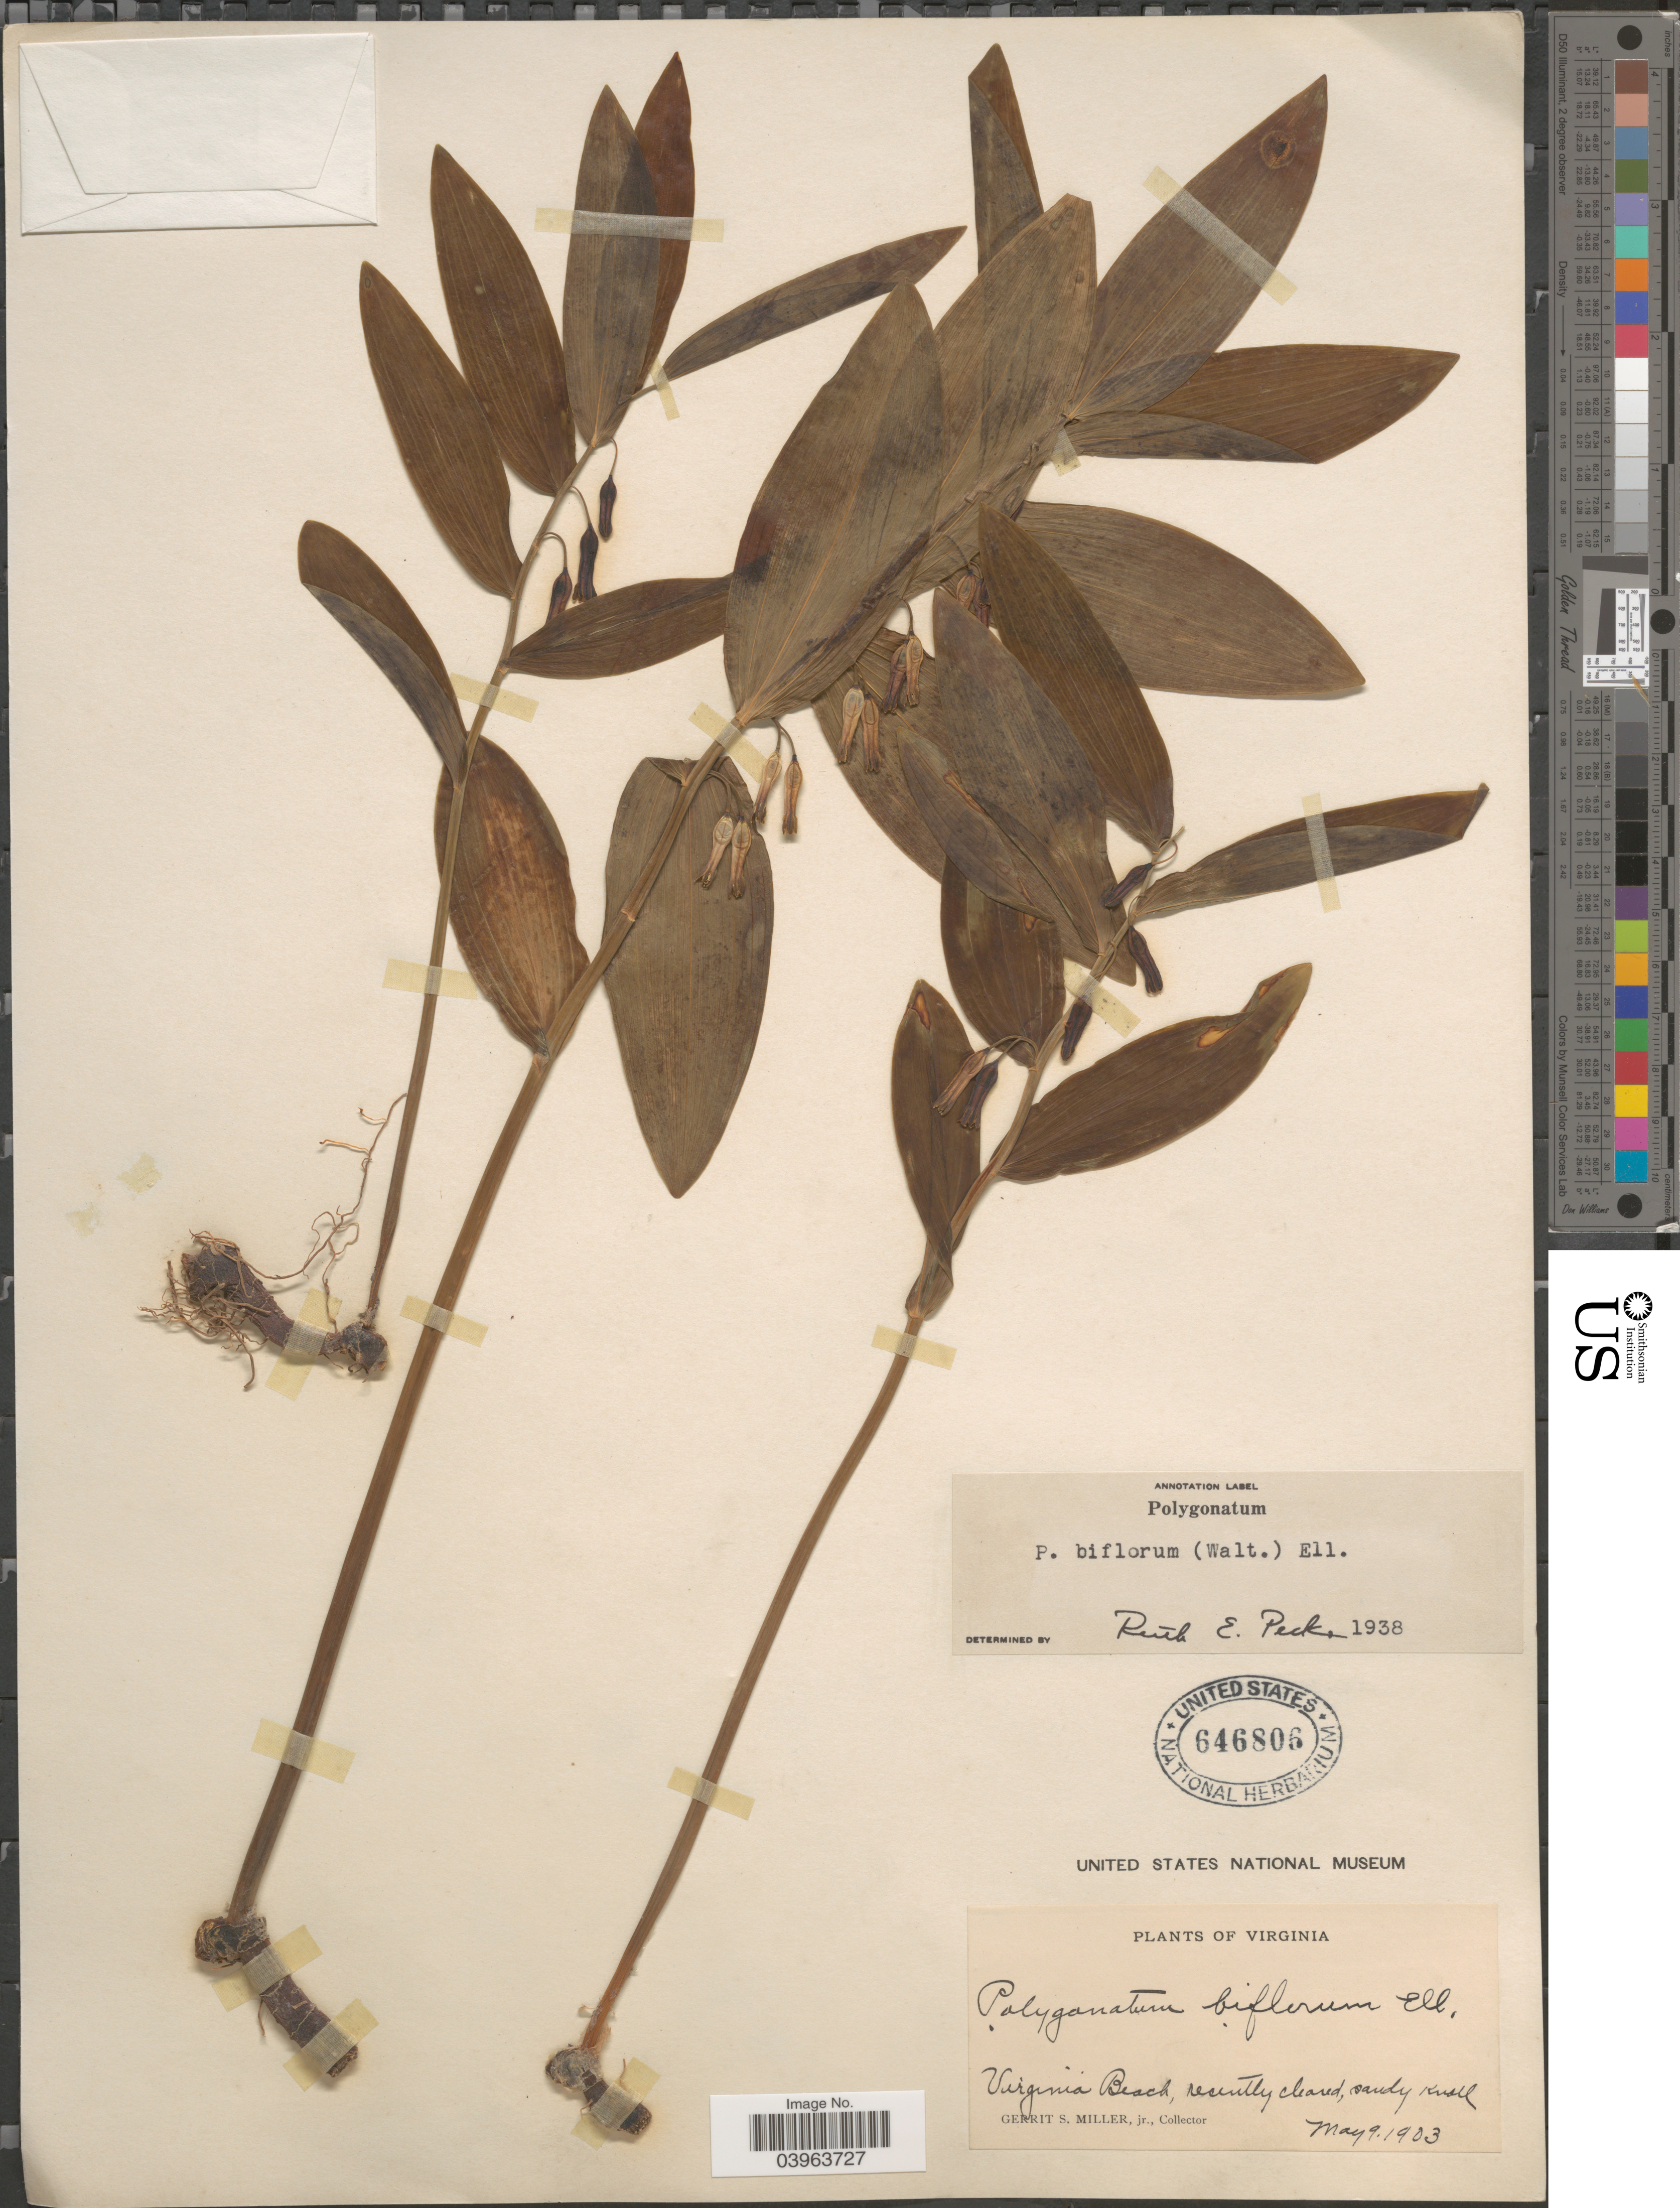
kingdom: Plantae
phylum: Tracheophyta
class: Liliopsida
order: Asparagales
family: Asparagaceae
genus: Polygonatum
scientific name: Polygonatum biflorum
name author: (Walter) Elliott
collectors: G. S. Miller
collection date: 1903-05-09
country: United States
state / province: Virginia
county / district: City of Virginia Beach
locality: Virginia Beach.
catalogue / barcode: US 646806